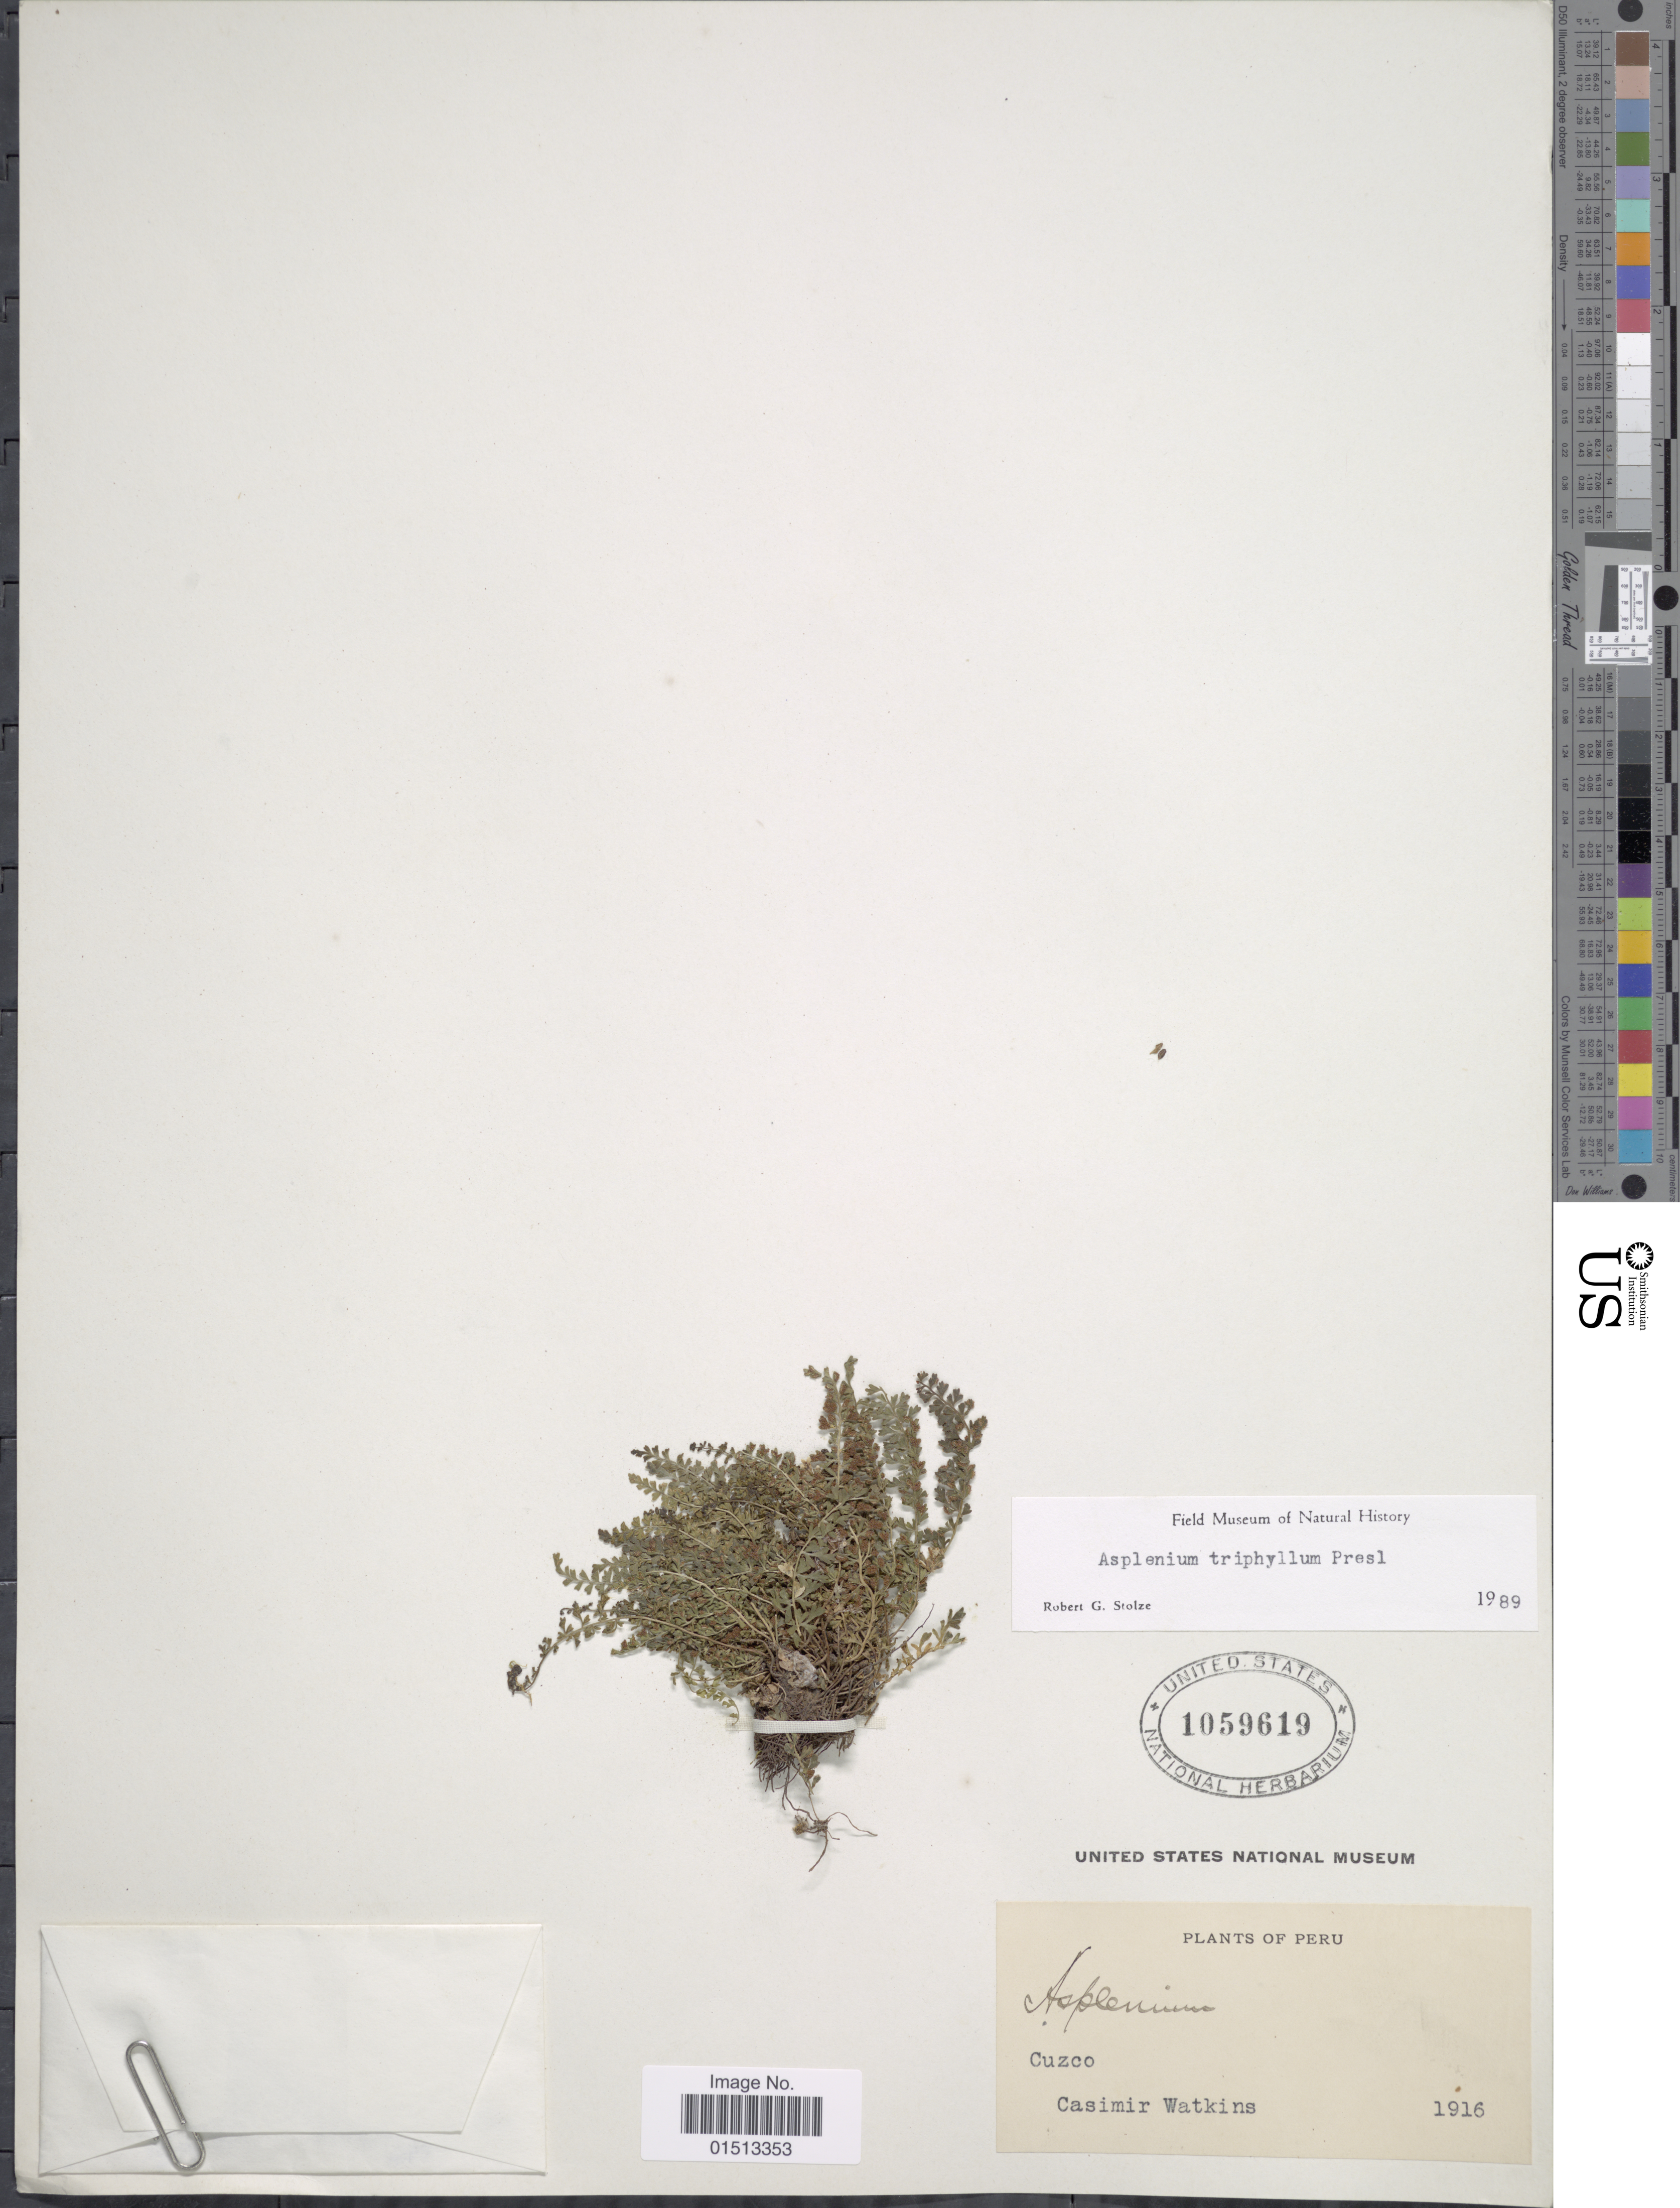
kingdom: Plantae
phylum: Tracheophyta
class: Polypodiopsida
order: Polypodiales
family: Aspleniaceae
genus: Asplenium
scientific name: Asplenium triphyllum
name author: C. Presl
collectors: C. Watkins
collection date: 1916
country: Peru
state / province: Cusco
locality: Cuzco.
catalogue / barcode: US 1059619